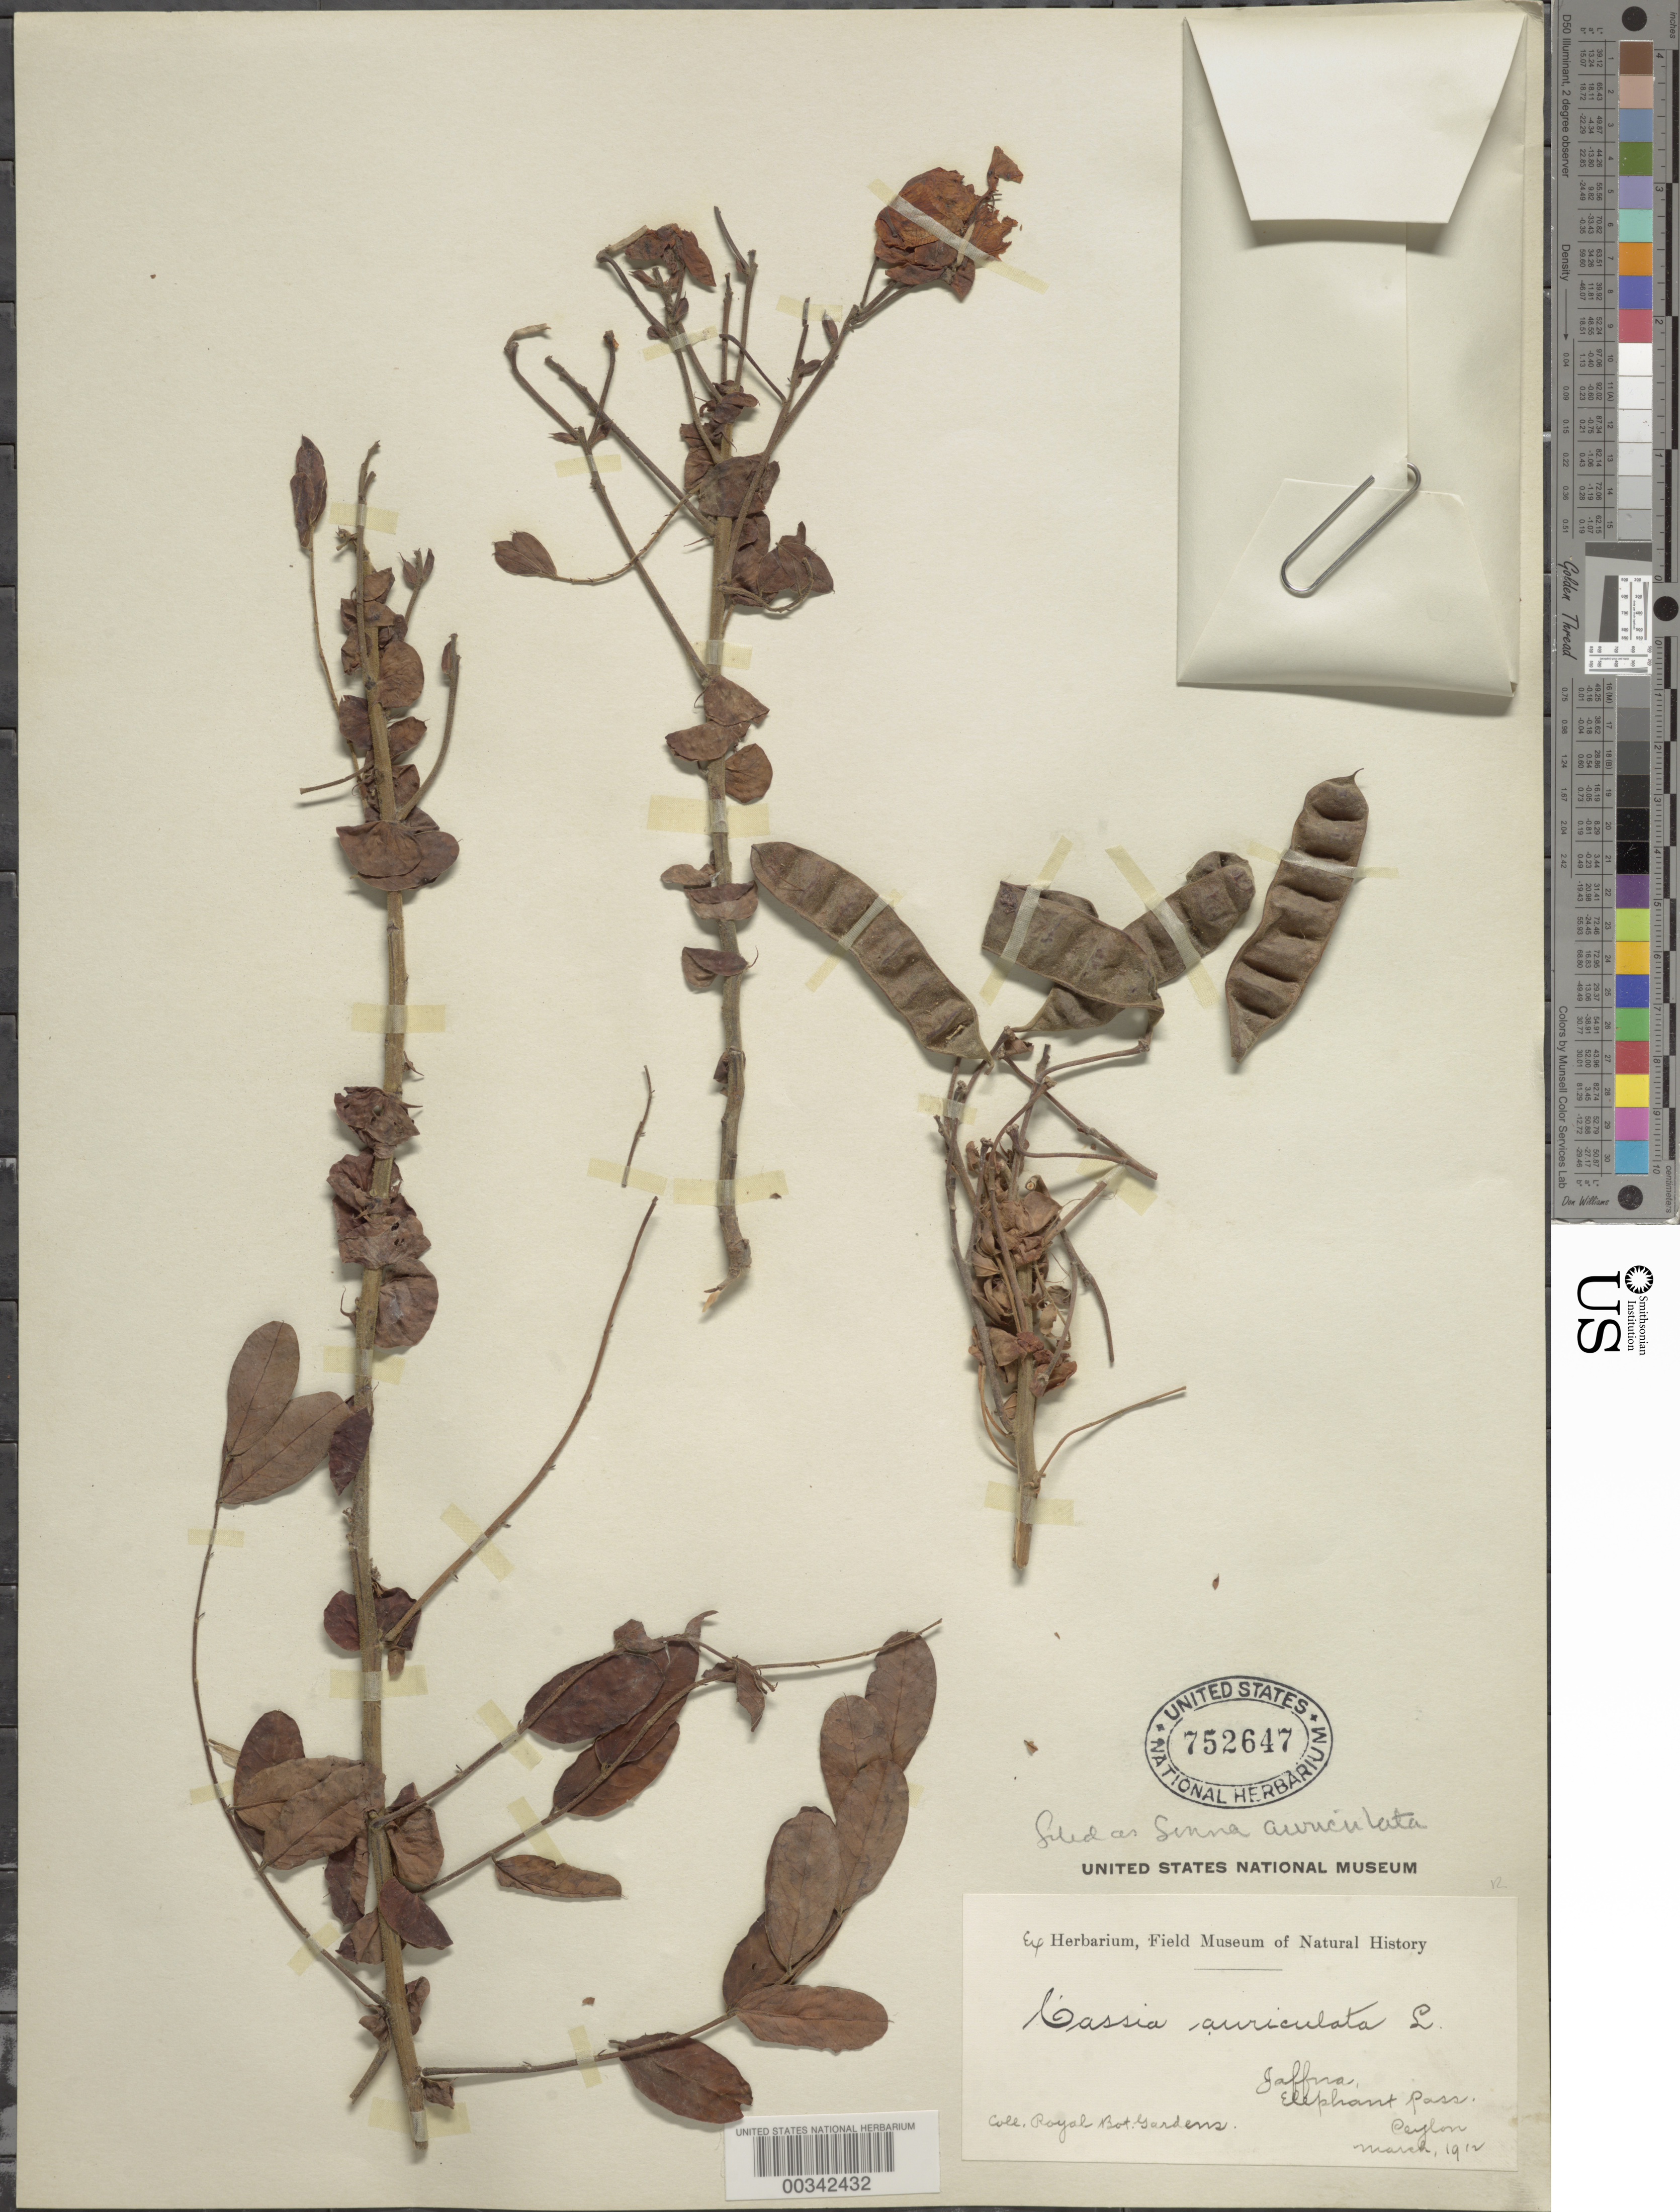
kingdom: Plantae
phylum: Tracheophyta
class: Magnoliopsida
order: Fabales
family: Fabaceae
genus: Senna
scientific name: Senna auriculata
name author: (L.) Roxb.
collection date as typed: Mar 1912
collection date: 1912-03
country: Sri Lanka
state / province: Northern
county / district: Jaffra Dist.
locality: Elephant pass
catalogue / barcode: US 752647